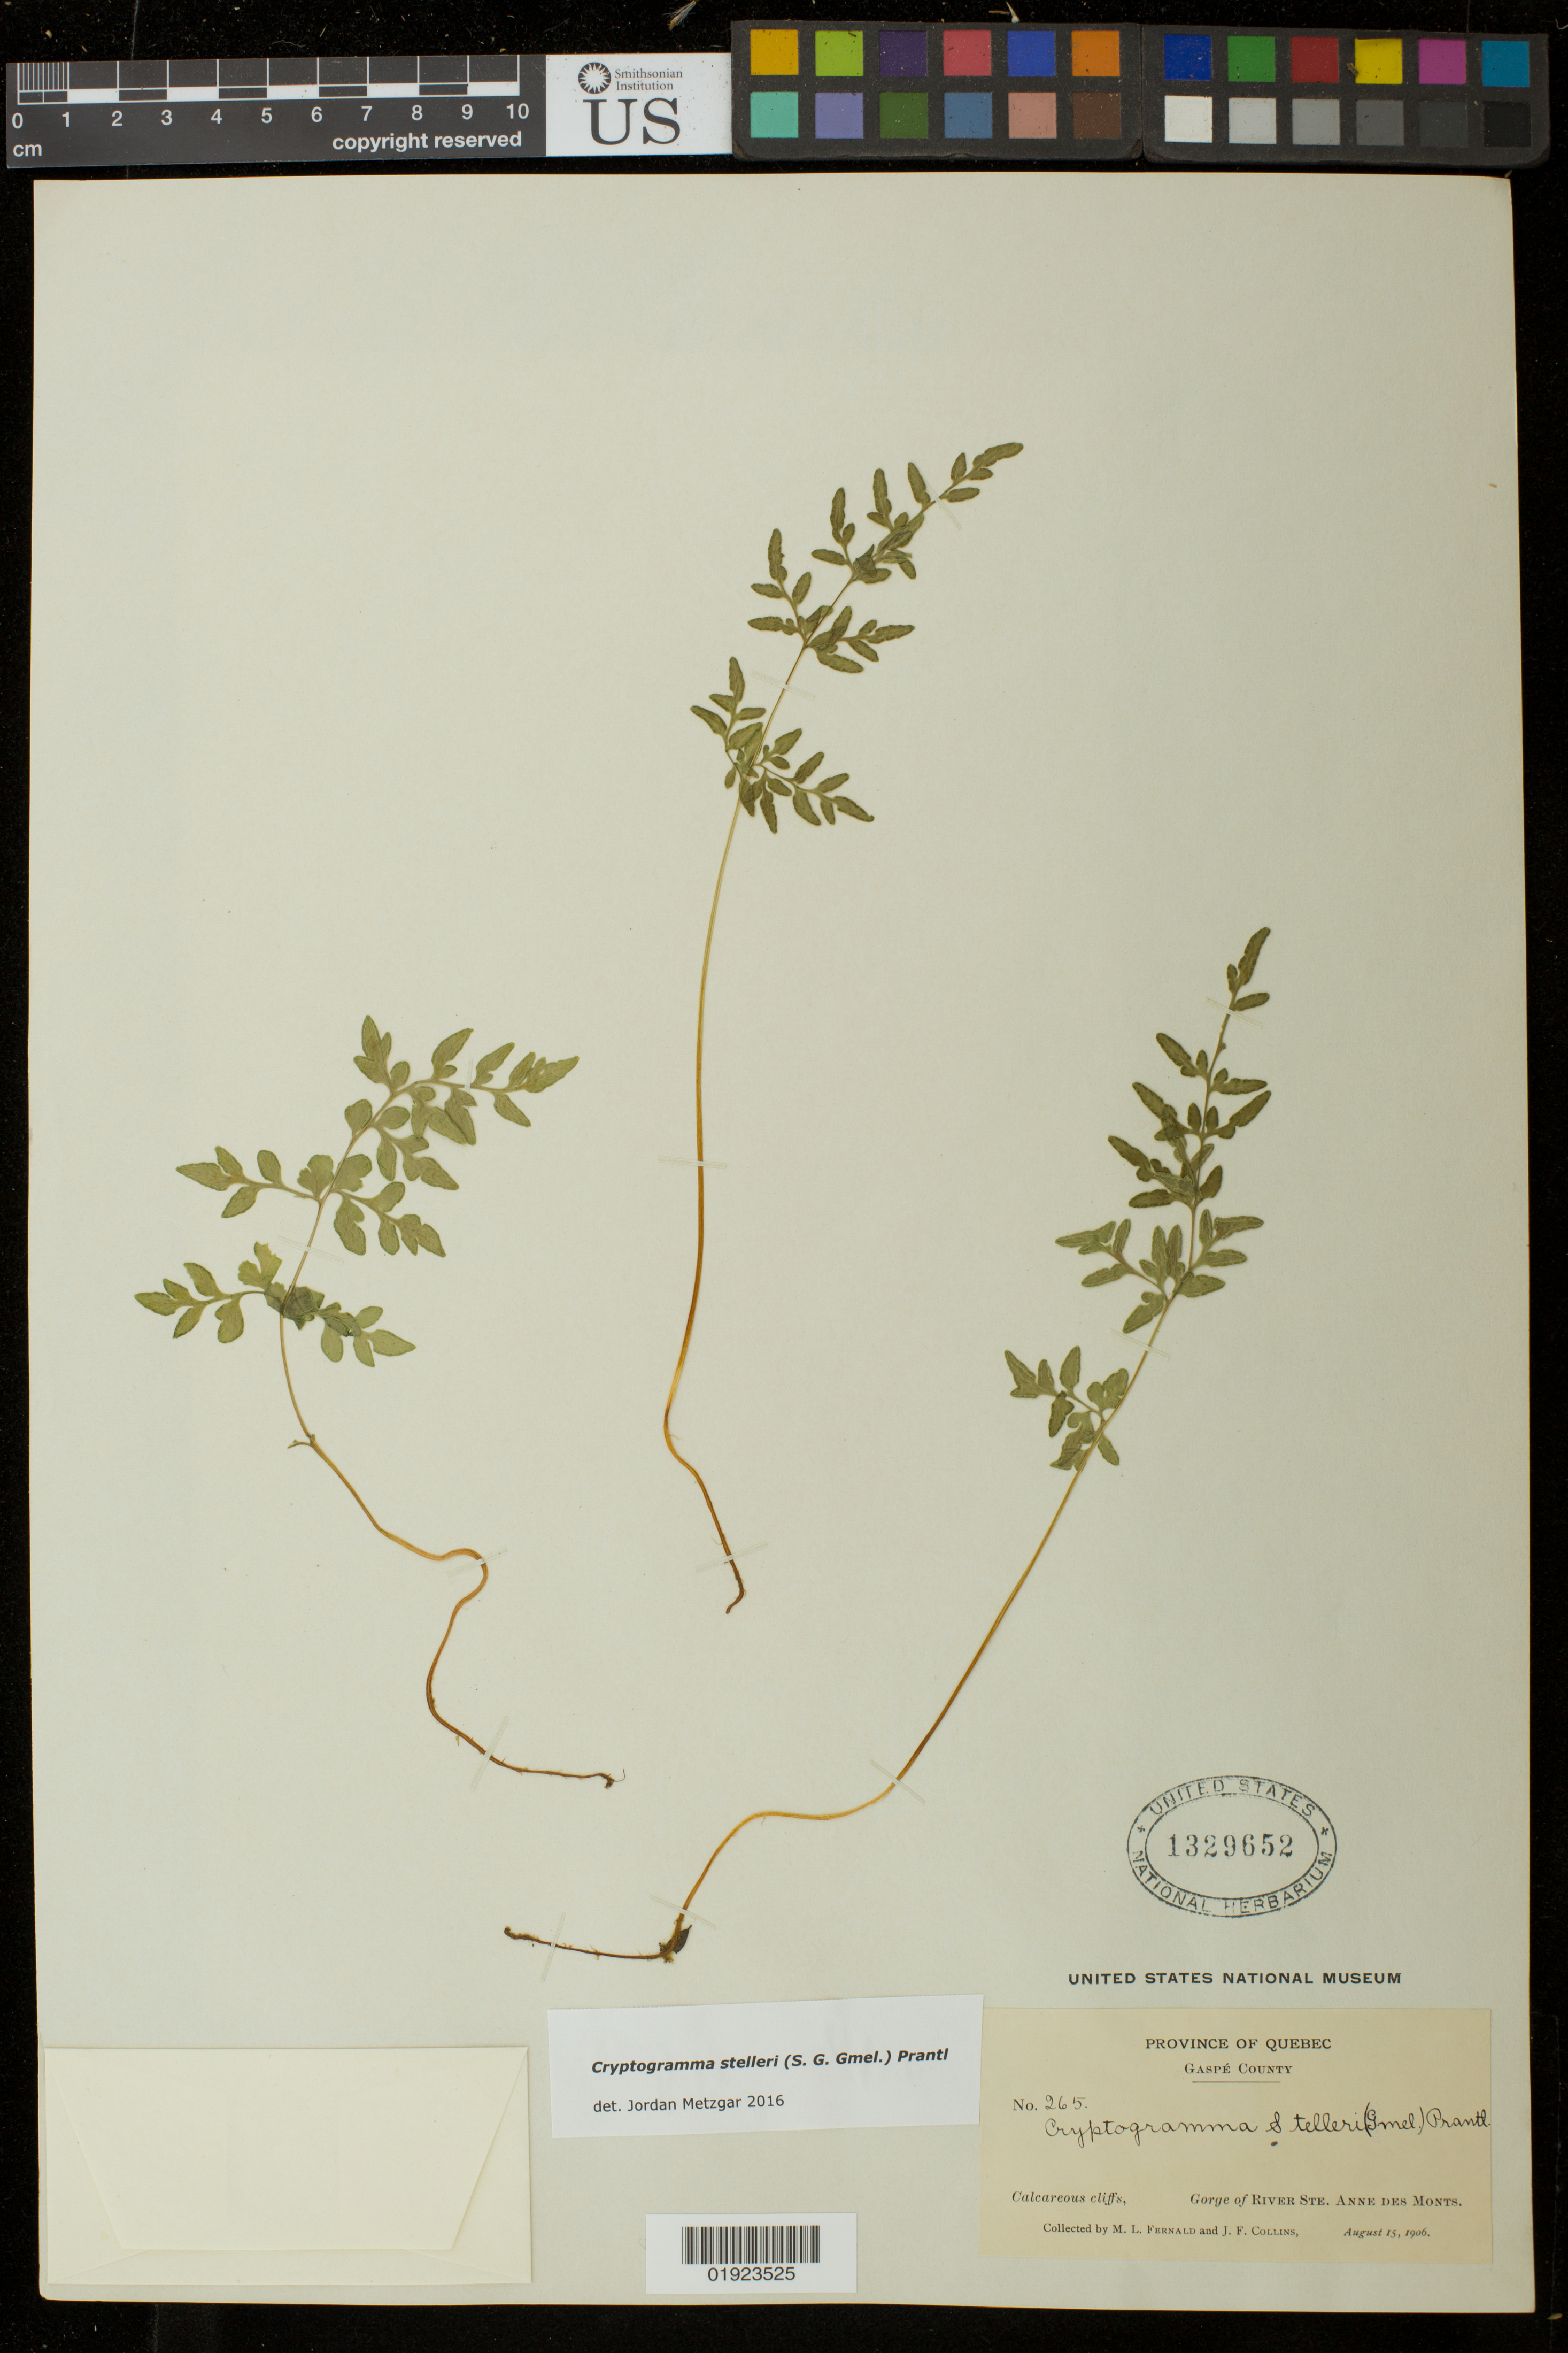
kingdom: Plantae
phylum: Tracheophyta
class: Polypodiopsida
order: Polypodiales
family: Pteridaceae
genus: Cryptogramma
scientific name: Cryptogramma stelleri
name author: (S.G. Gmel.) Prantl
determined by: Metzgar, Jordan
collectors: M. L. Fernald & J. Collins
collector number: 265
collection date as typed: August 15, 1906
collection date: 1906-08-15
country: Canada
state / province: Quebec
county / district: Gaspésie-Îles-de-la-Madeleine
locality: Gaspé county, Gorge of River Ste. Anne Des Monts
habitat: calcareous cliffs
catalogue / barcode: US 1329652